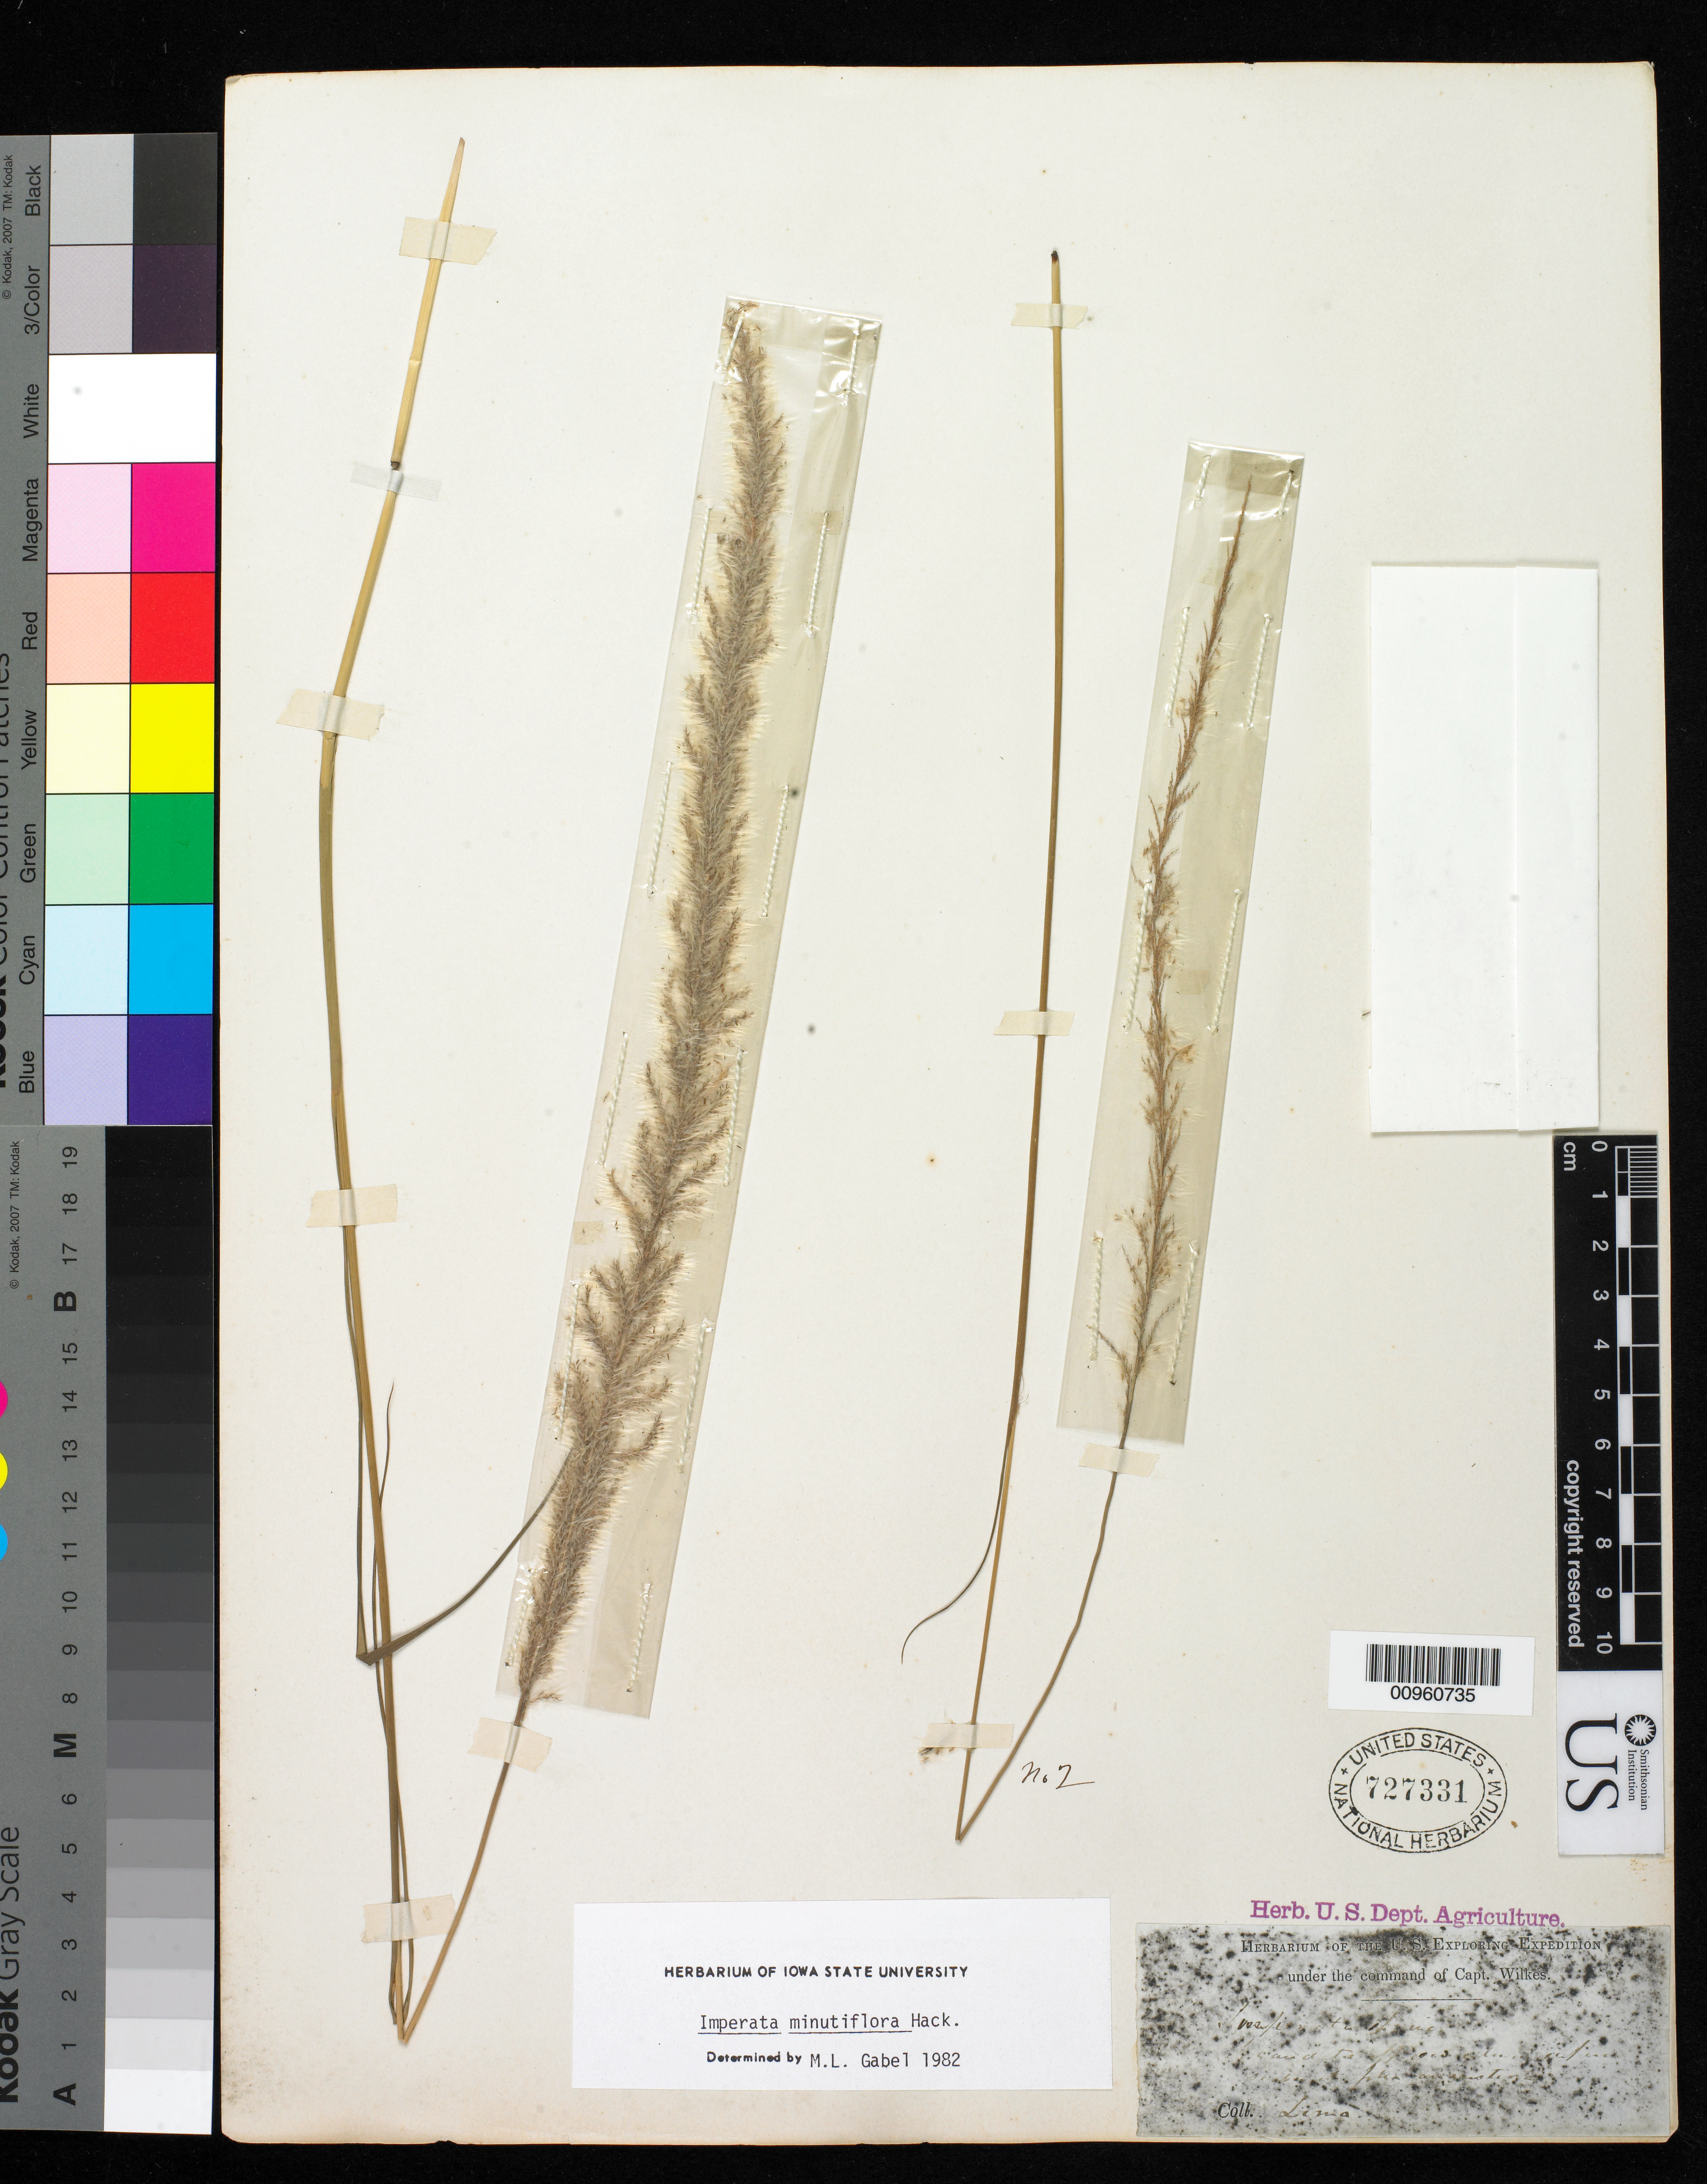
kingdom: Plantae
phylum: Tracheophyta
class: Liliopsida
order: Poales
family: Poaceae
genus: Imperata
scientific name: Imperata minutiflora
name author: Hack.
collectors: Wilkes Explor. Exped.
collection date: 1838/1842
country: Peru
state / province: Lima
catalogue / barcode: US 727331